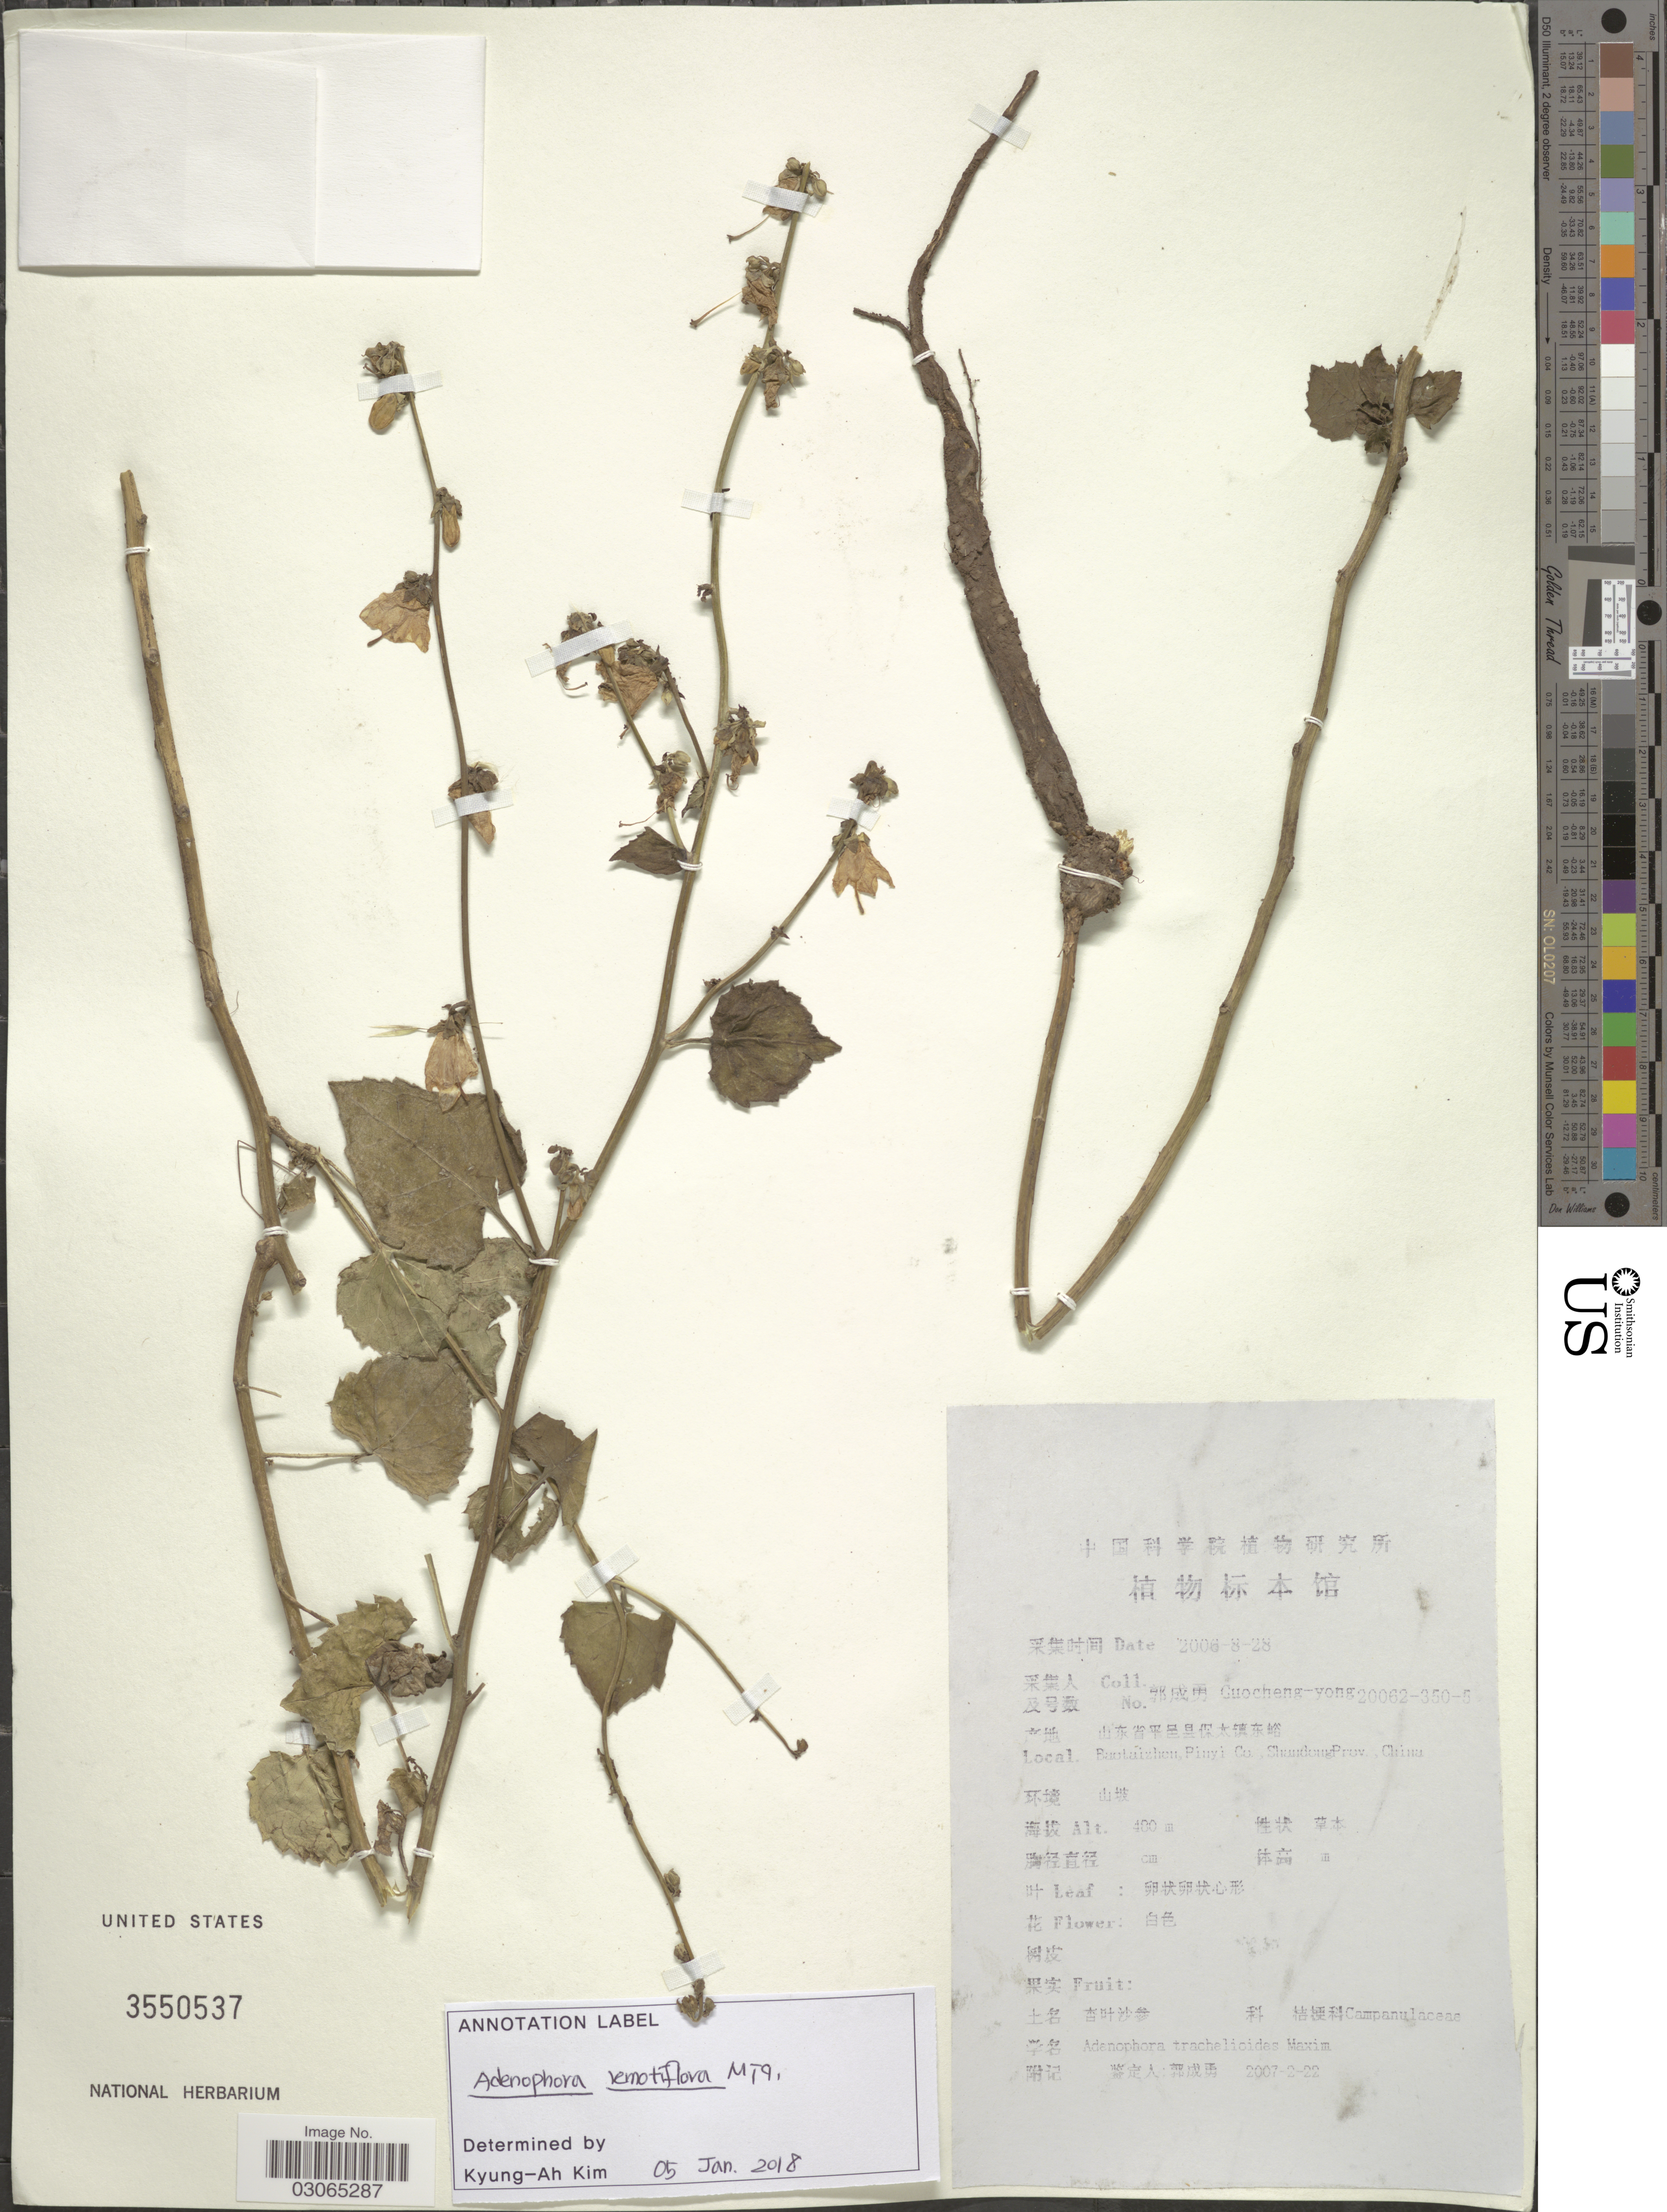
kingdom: Plantae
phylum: Tracheophyta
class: Magnoliopsida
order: Asterales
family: Campanulaceae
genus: Adenophora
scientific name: Adenophora remotiflora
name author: (Siebold & Zucc.) Miq.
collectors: Guo cheng-yong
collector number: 20062-350-5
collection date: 2006-08-28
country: China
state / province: Shandong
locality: Baotaizhen, Pinyi Co.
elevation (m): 480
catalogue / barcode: US 3550537